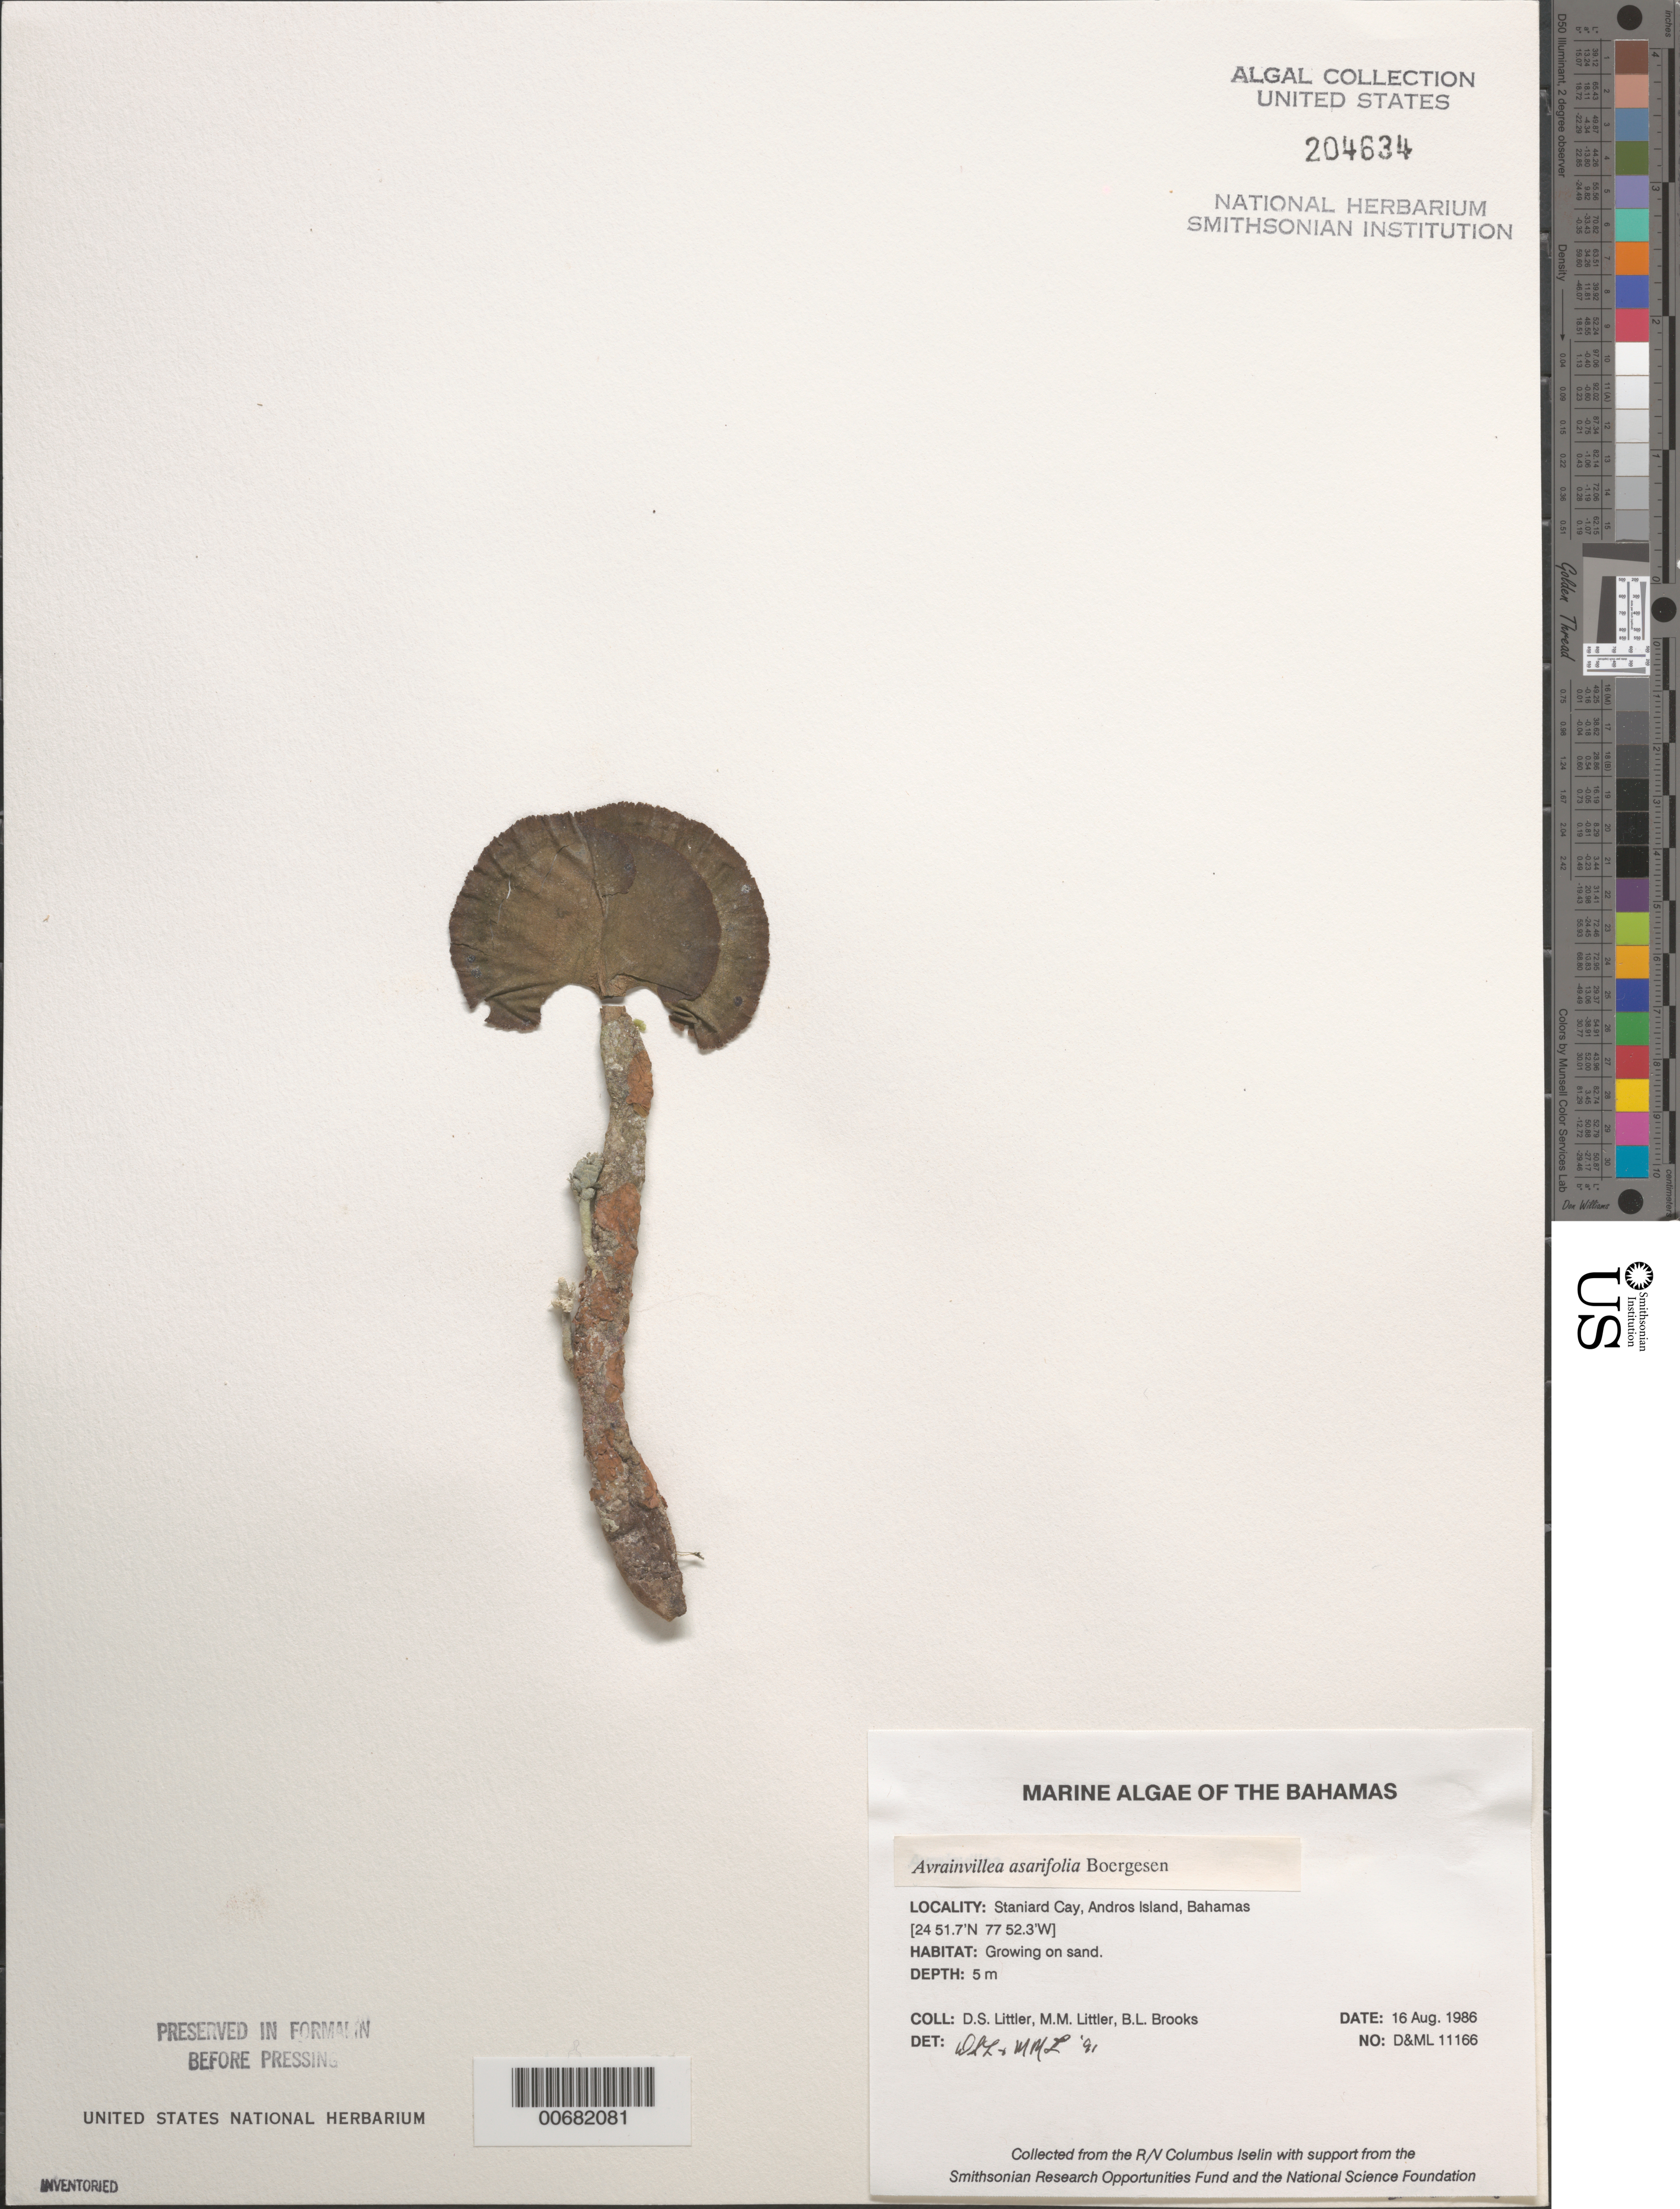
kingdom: Plantae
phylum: Chlorophyta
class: Ulvophyceae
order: Bryopsidales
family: Dichotomosiphonaceae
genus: Avrainvillea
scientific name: Avrainvillea asarifolia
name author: Børgesen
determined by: Littler, D. S.; Littler, M. M.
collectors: D. S. Littler, M. M. Littler & B. Brooks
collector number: D&ML 11166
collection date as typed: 16 Aug 1986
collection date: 1986-08-16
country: Bahamas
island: Staniard Cay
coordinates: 24 51.7' N, 77 52.3' W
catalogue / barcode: US 204634